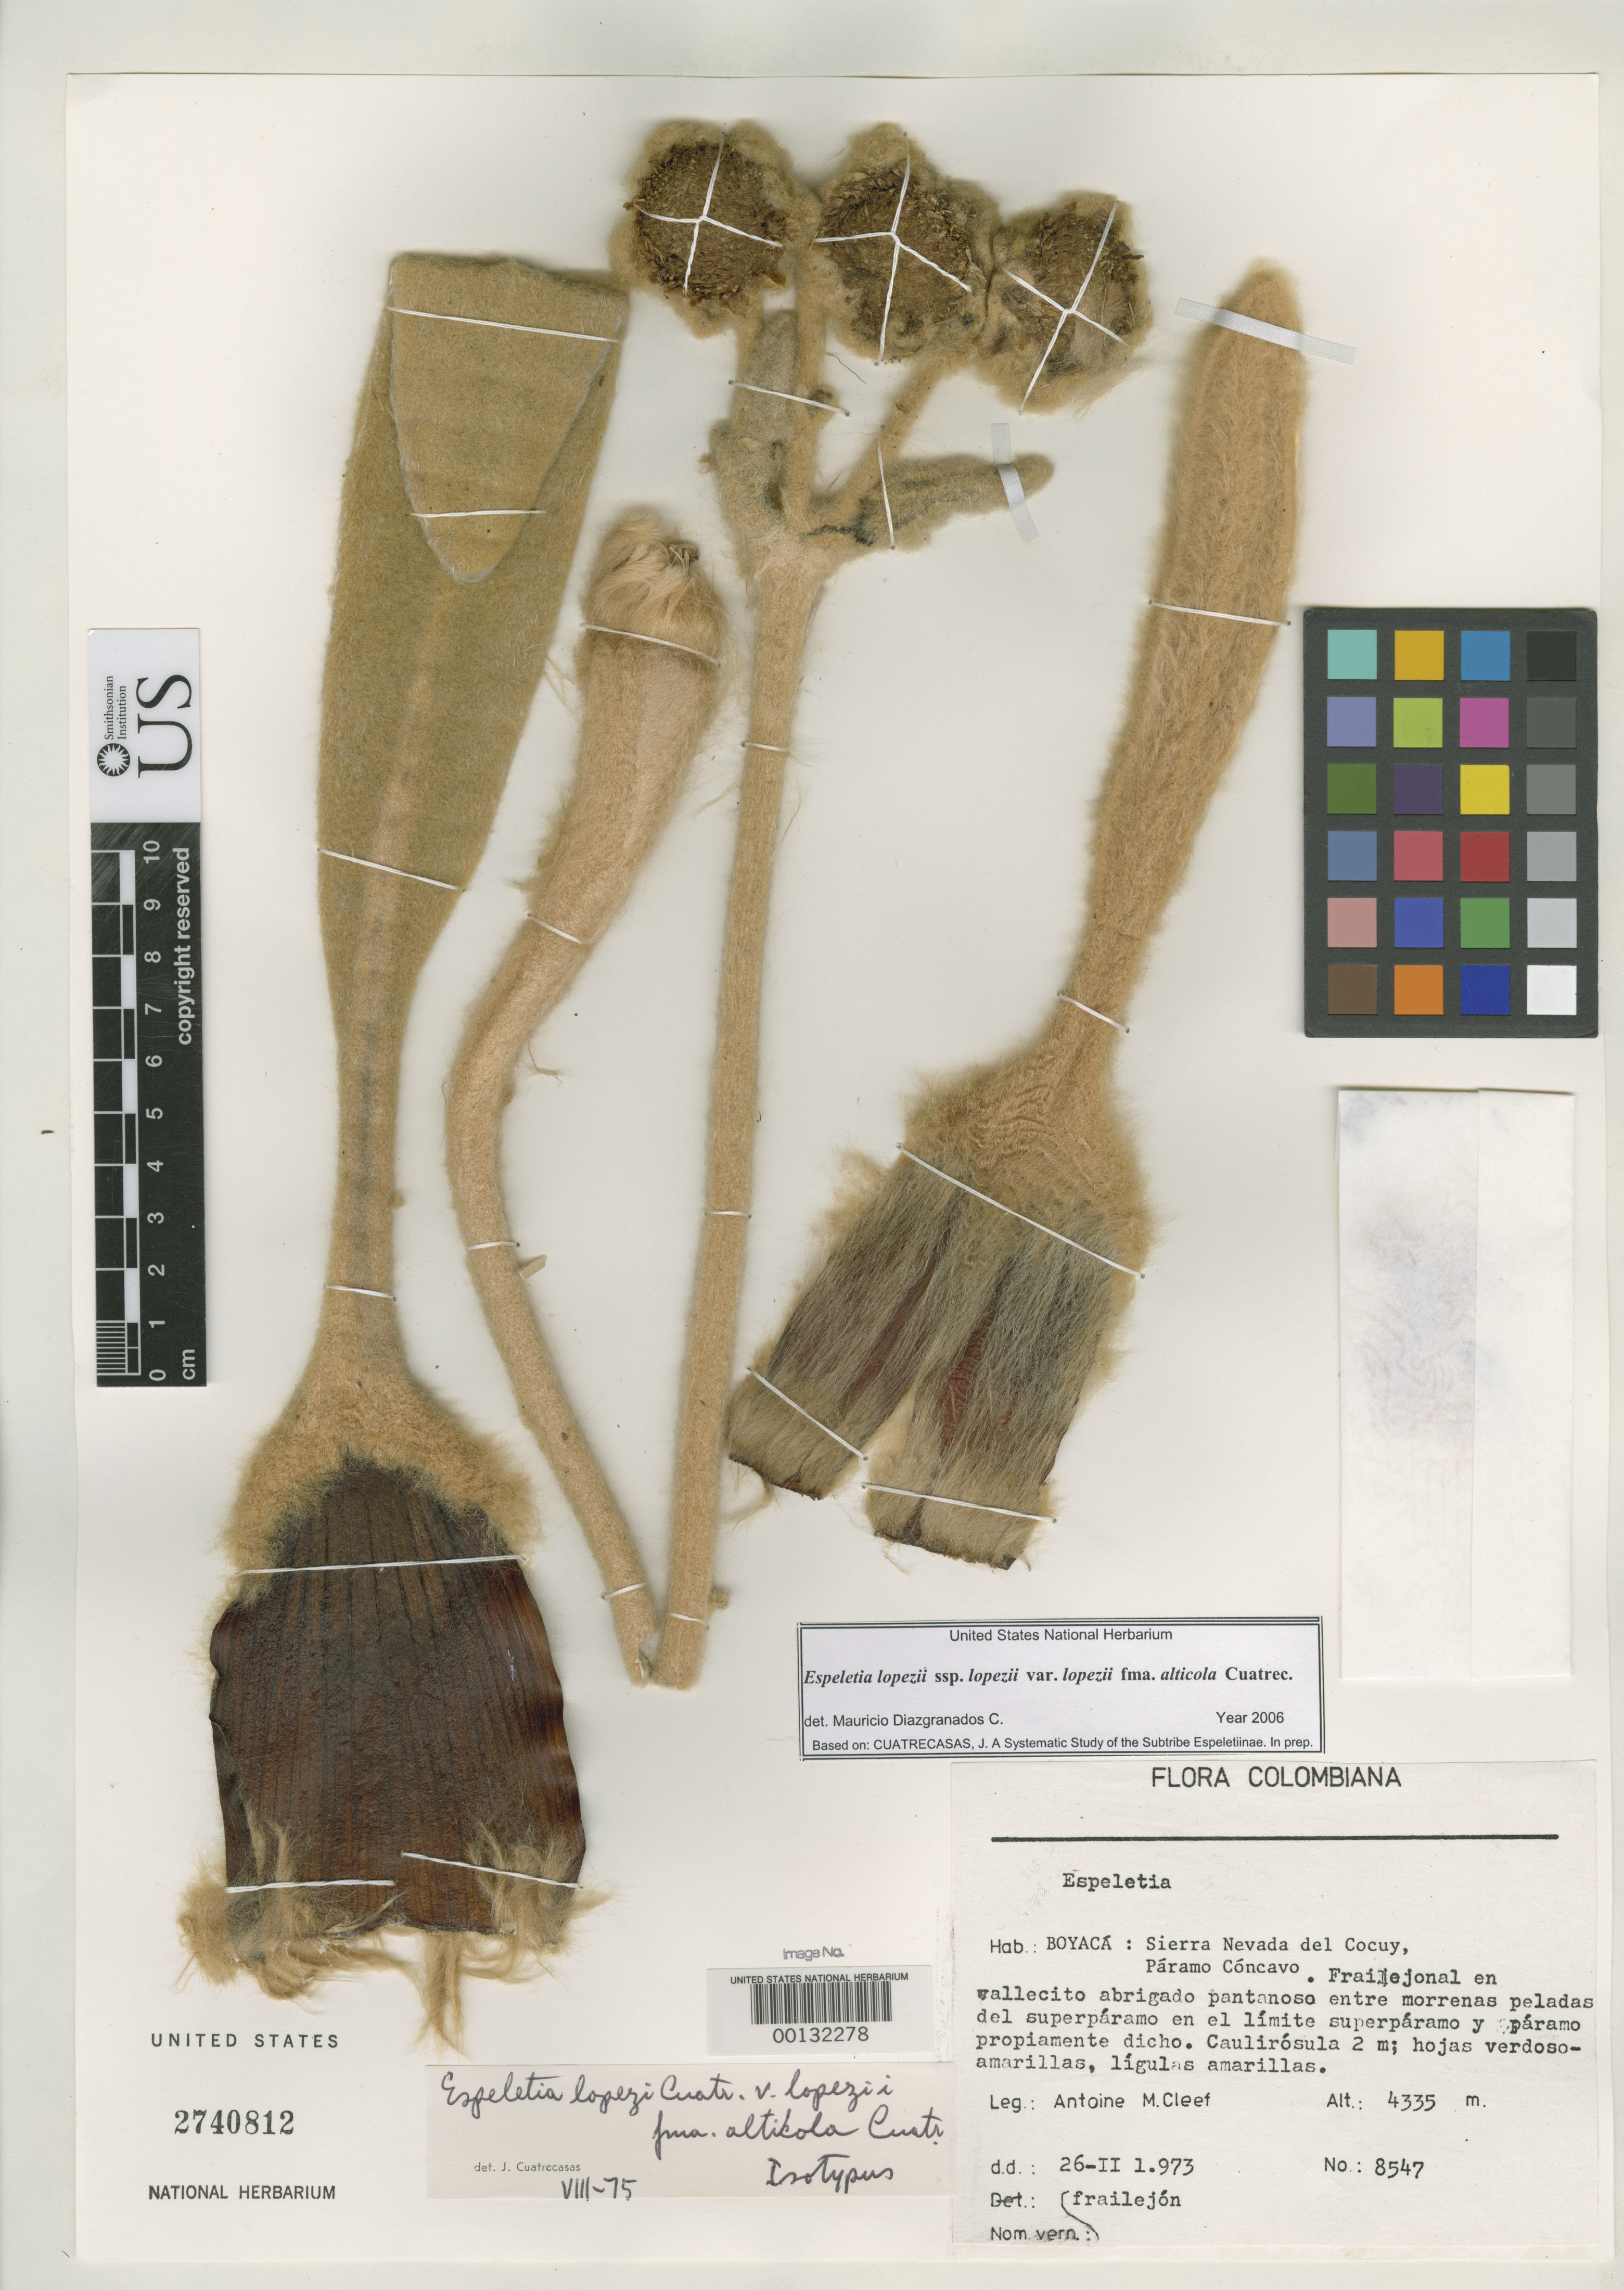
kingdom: Plantae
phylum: Tracheophyta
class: Magnoliopsida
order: Asterales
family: Asteraceae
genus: Espeletia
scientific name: Espeletia lopezii f. alticola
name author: Cuatrec.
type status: Isotype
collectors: A. M. Cleef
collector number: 8547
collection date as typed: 26 Feb 1973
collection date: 1973-02-26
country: Colombia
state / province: Boyacá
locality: Sierra Nevada del Cocuy, Páramo Concavo.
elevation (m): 4335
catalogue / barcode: US 2740812